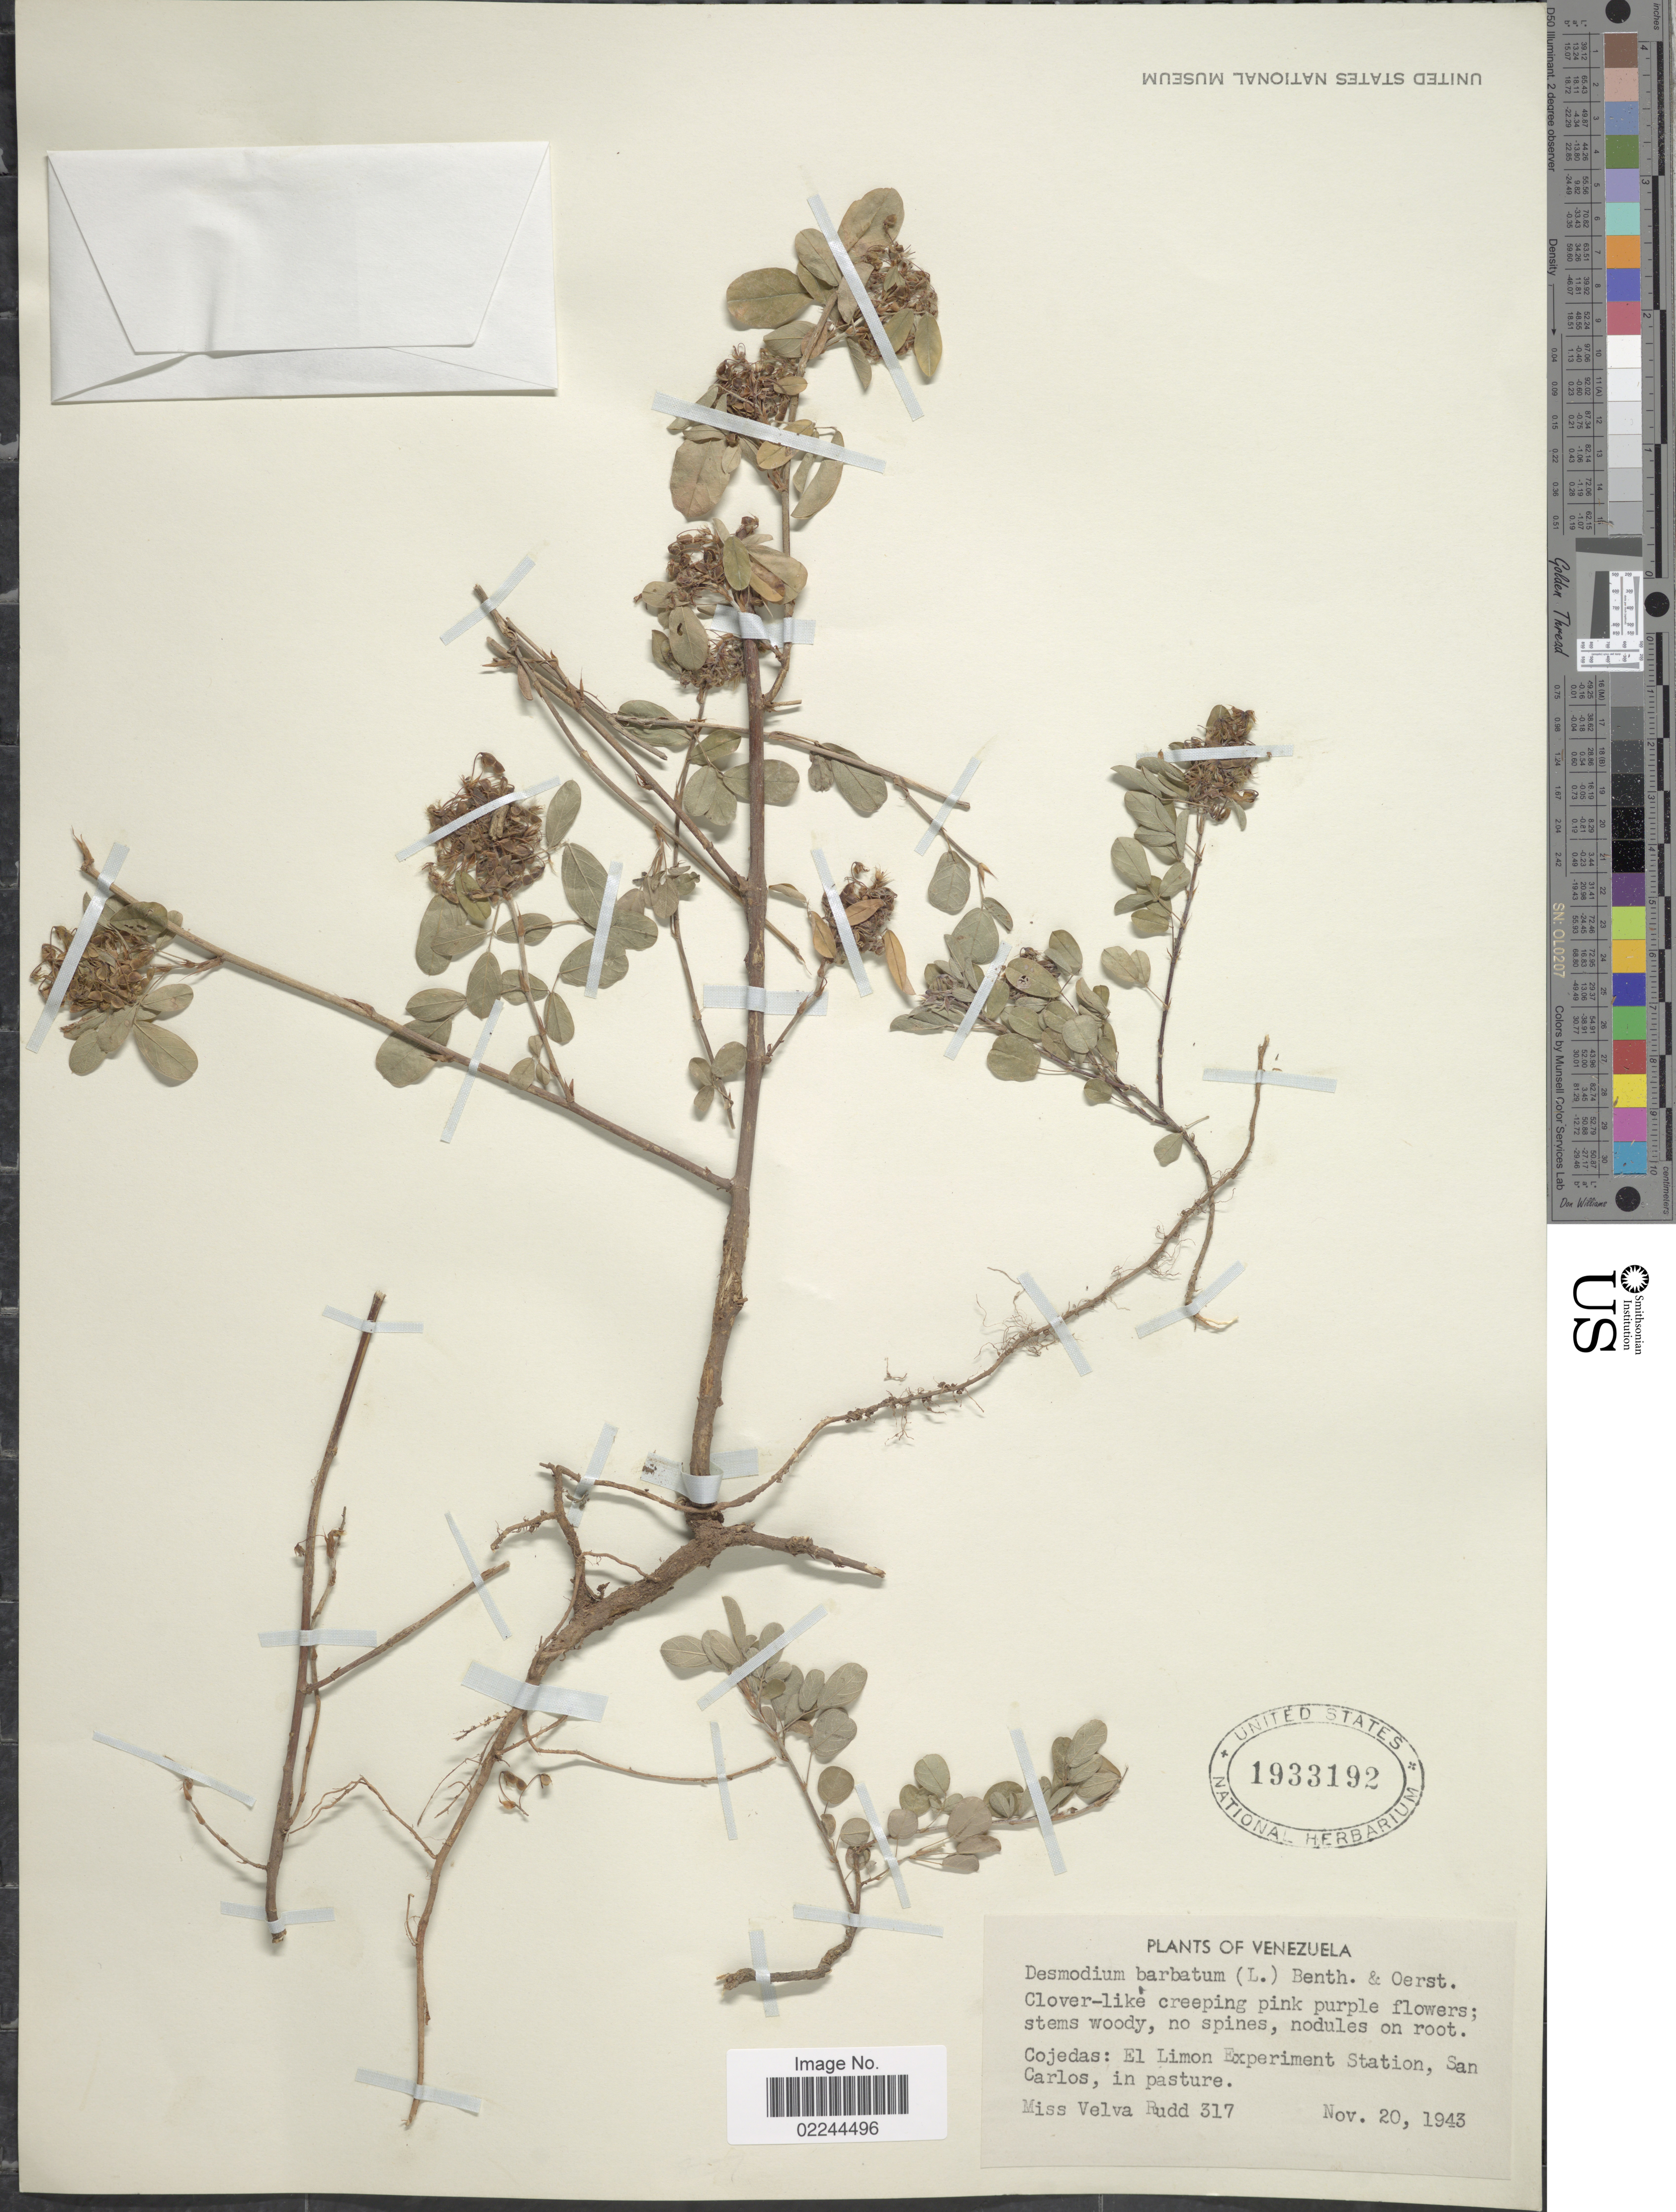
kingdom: Plantae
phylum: Tracheophyta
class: Magnoliopsida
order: Fabales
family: Fabaceae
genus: Grona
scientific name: Grona barbata var. barbata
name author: (L.) H. Ohashi & K. Ohashi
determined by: Strong, Mark T., (BOT), Smithsonian Institution - National Museum of Natural History (UNITED STATES)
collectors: V. E. Rudd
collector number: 317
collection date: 1943-11-20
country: Venezuela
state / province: Cojedes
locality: Cojedas: El Limon Experimental Station, San Carlos, in pasture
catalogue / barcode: US 1933192